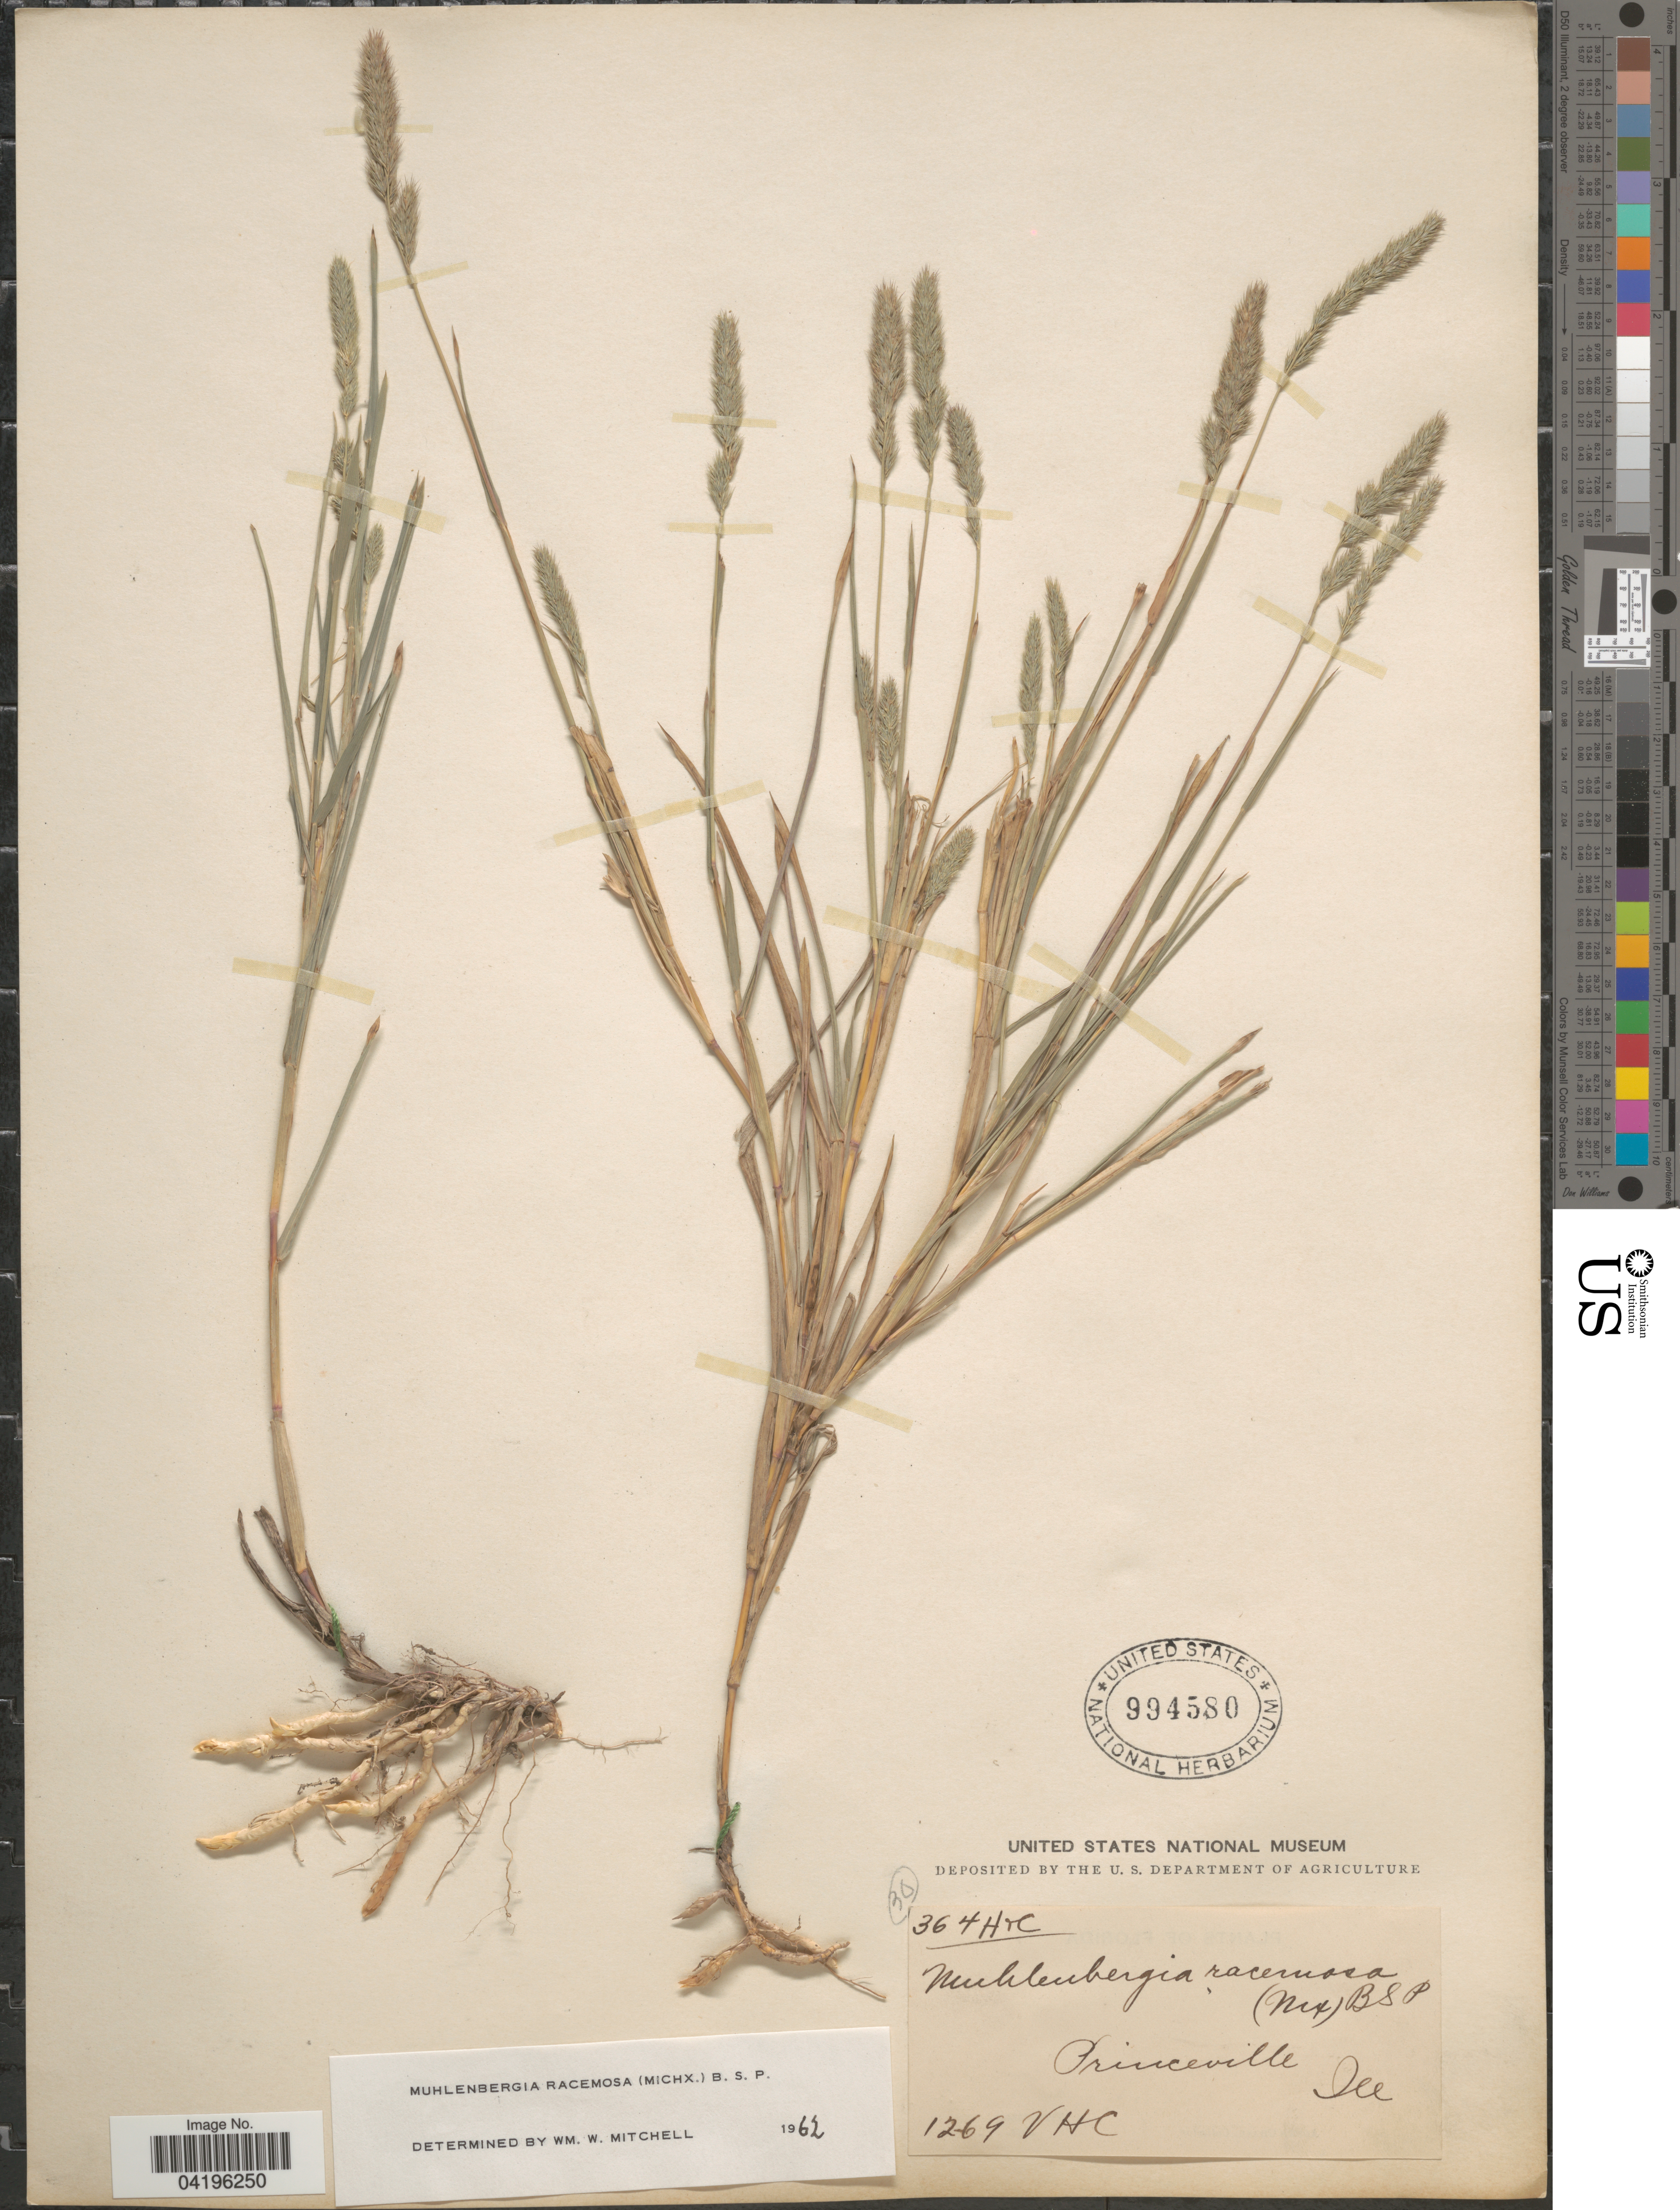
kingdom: Plantae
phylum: Tracheophyta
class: Liliopsida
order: Poales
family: Poaceae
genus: Muhlenbergia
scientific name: Muhlenbergia racemosa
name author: (Michx.) Britton et al.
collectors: V. H. C.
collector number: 1269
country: United States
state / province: Illinois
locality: Princeville.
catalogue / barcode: US 994580